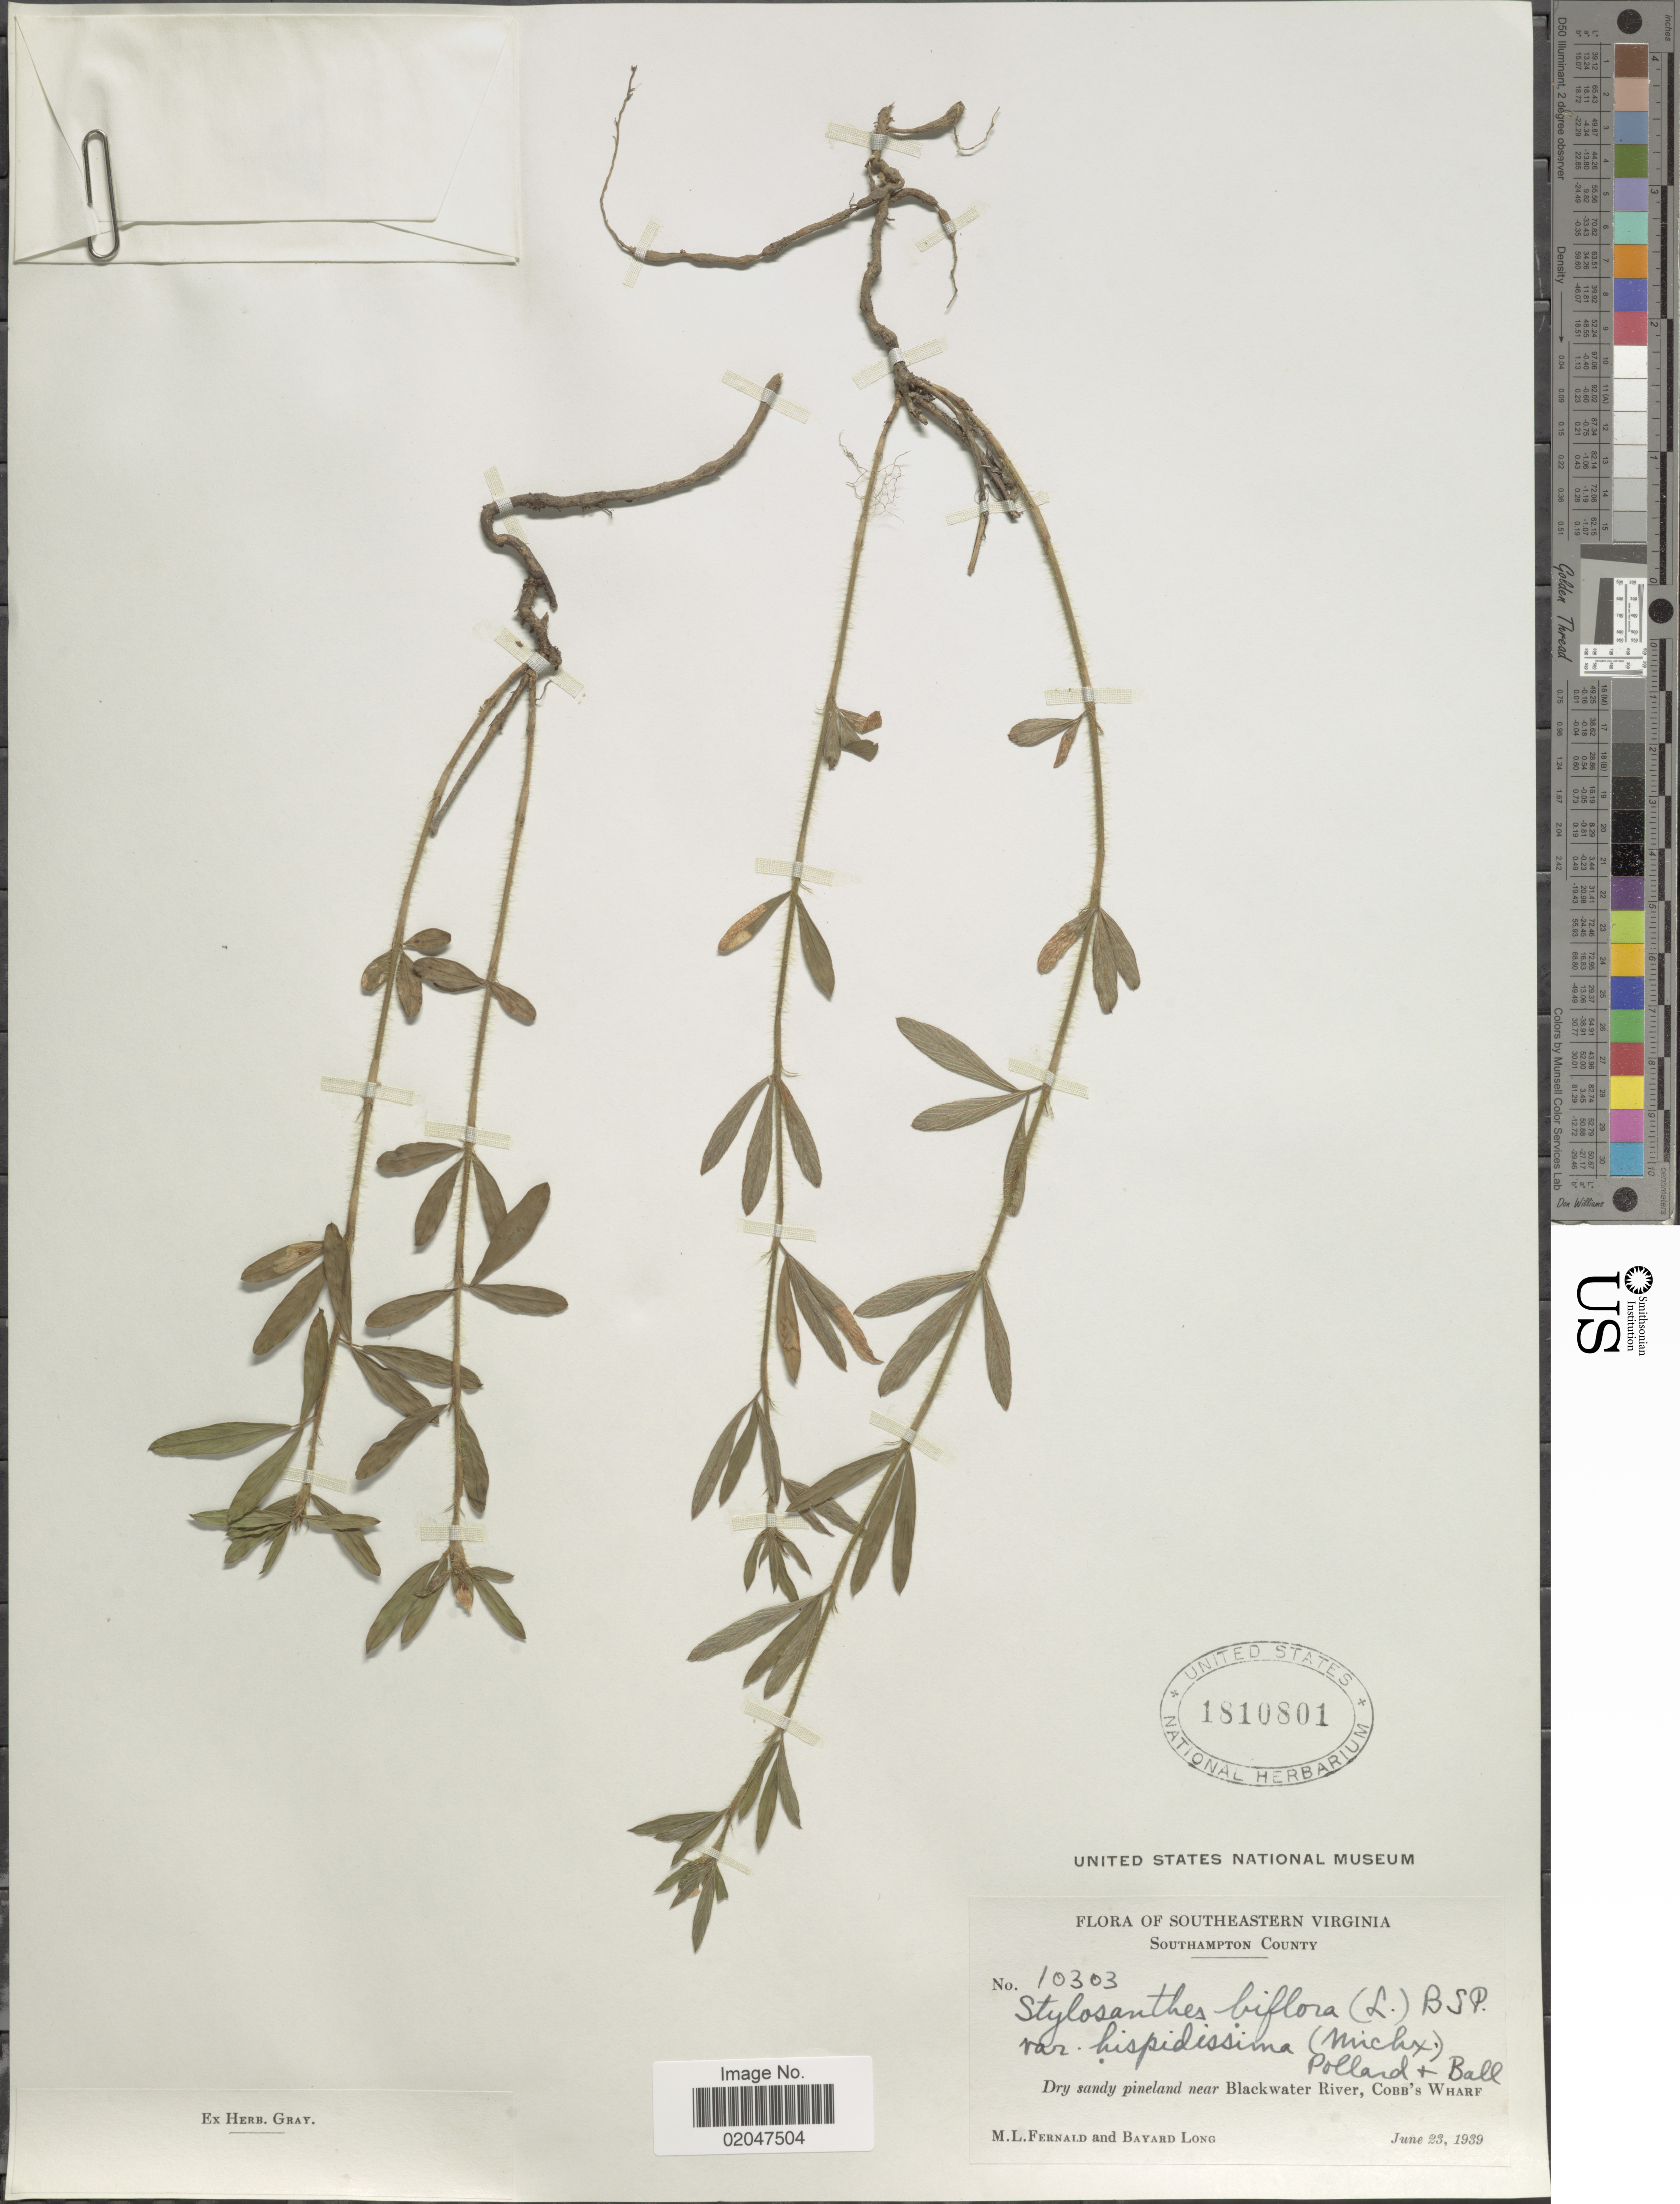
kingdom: Plantae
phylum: Tracheophyta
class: Magnoliopsida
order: Fabales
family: Fabaceae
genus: Stylosanthes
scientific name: Stylosanthes biflora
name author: (L.) Britton et al.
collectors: M. L. Fernald & B. Long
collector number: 10303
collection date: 1939-06-23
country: United States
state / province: Virginia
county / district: Southampton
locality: Southeastern Virginia. Southampton County. Dry sandy pineland near Blackwater River, Cobb's Wharf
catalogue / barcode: US 1810801